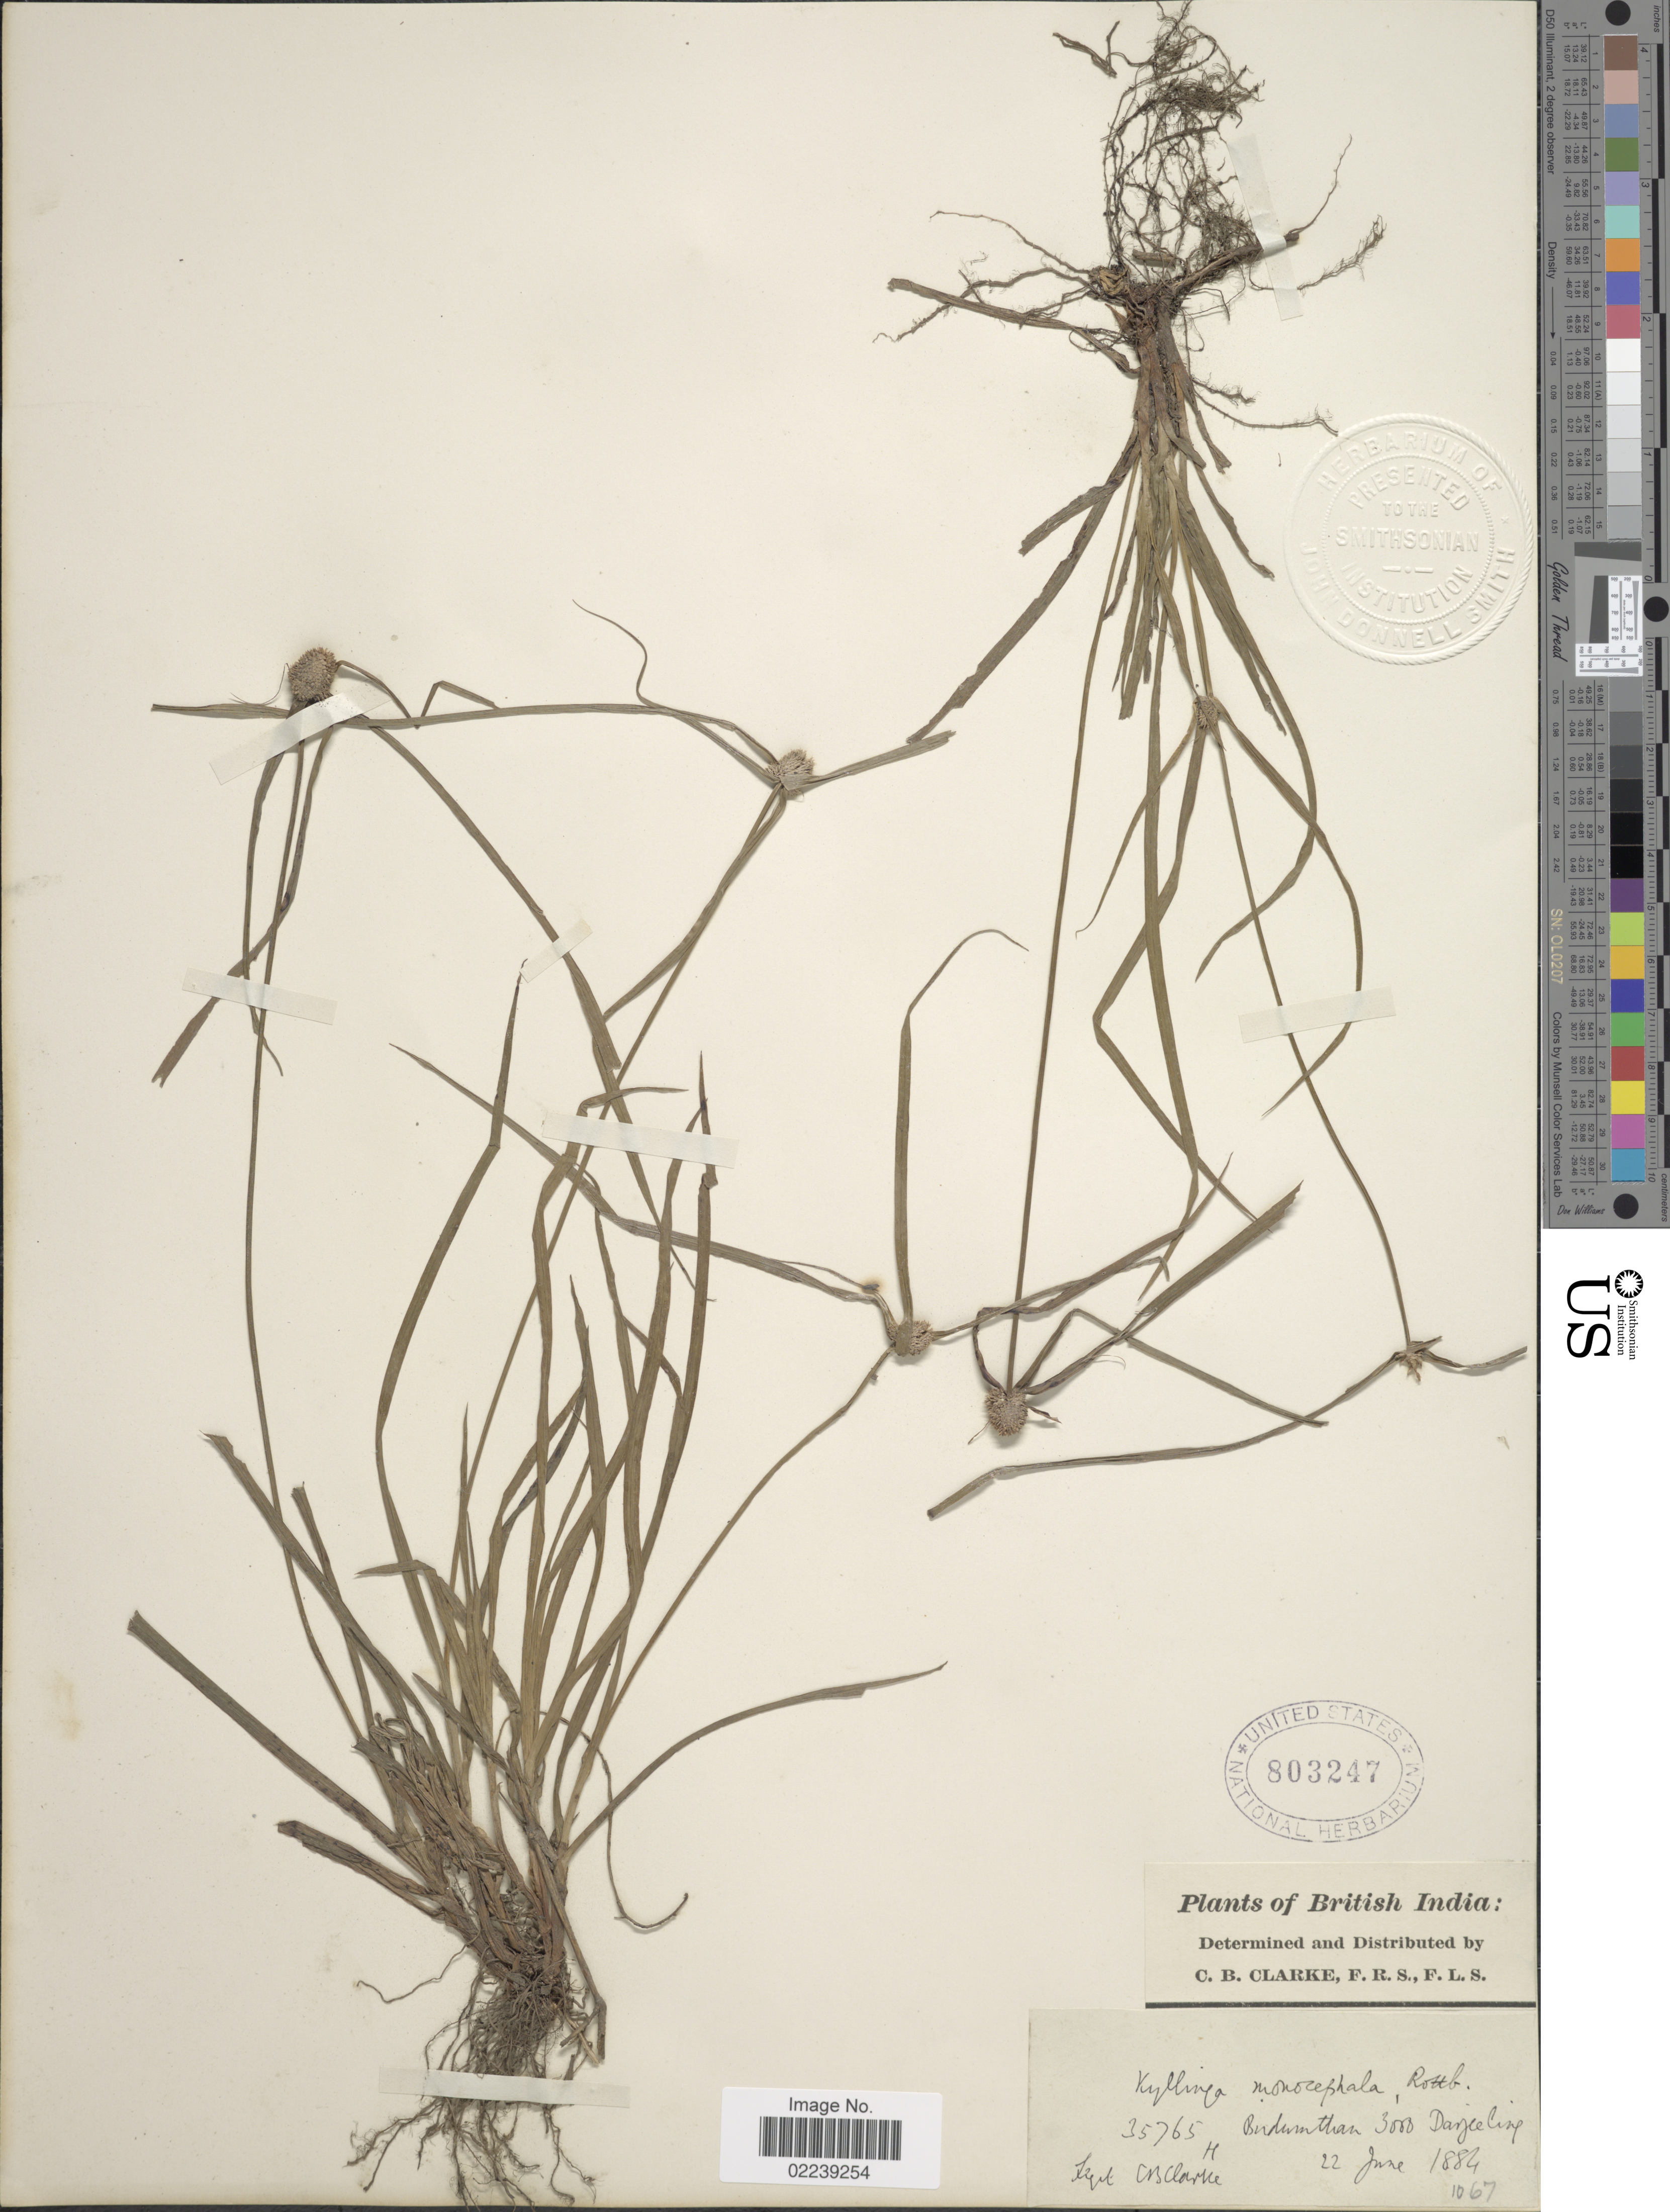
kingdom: Plantae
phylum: Tracheophyta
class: Liliopsida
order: Poales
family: Cyperaceae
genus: Cyperus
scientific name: Cyperus mindorensis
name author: (Steud.) Huygh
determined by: Strong, M. T., (US), Smithsonian Institution - National Museum of Natural History (UNITED STATES)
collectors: C. B. Clarke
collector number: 35765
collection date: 1884-06-22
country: India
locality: British India, Budumthan, Darjeeling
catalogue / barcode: US 803247